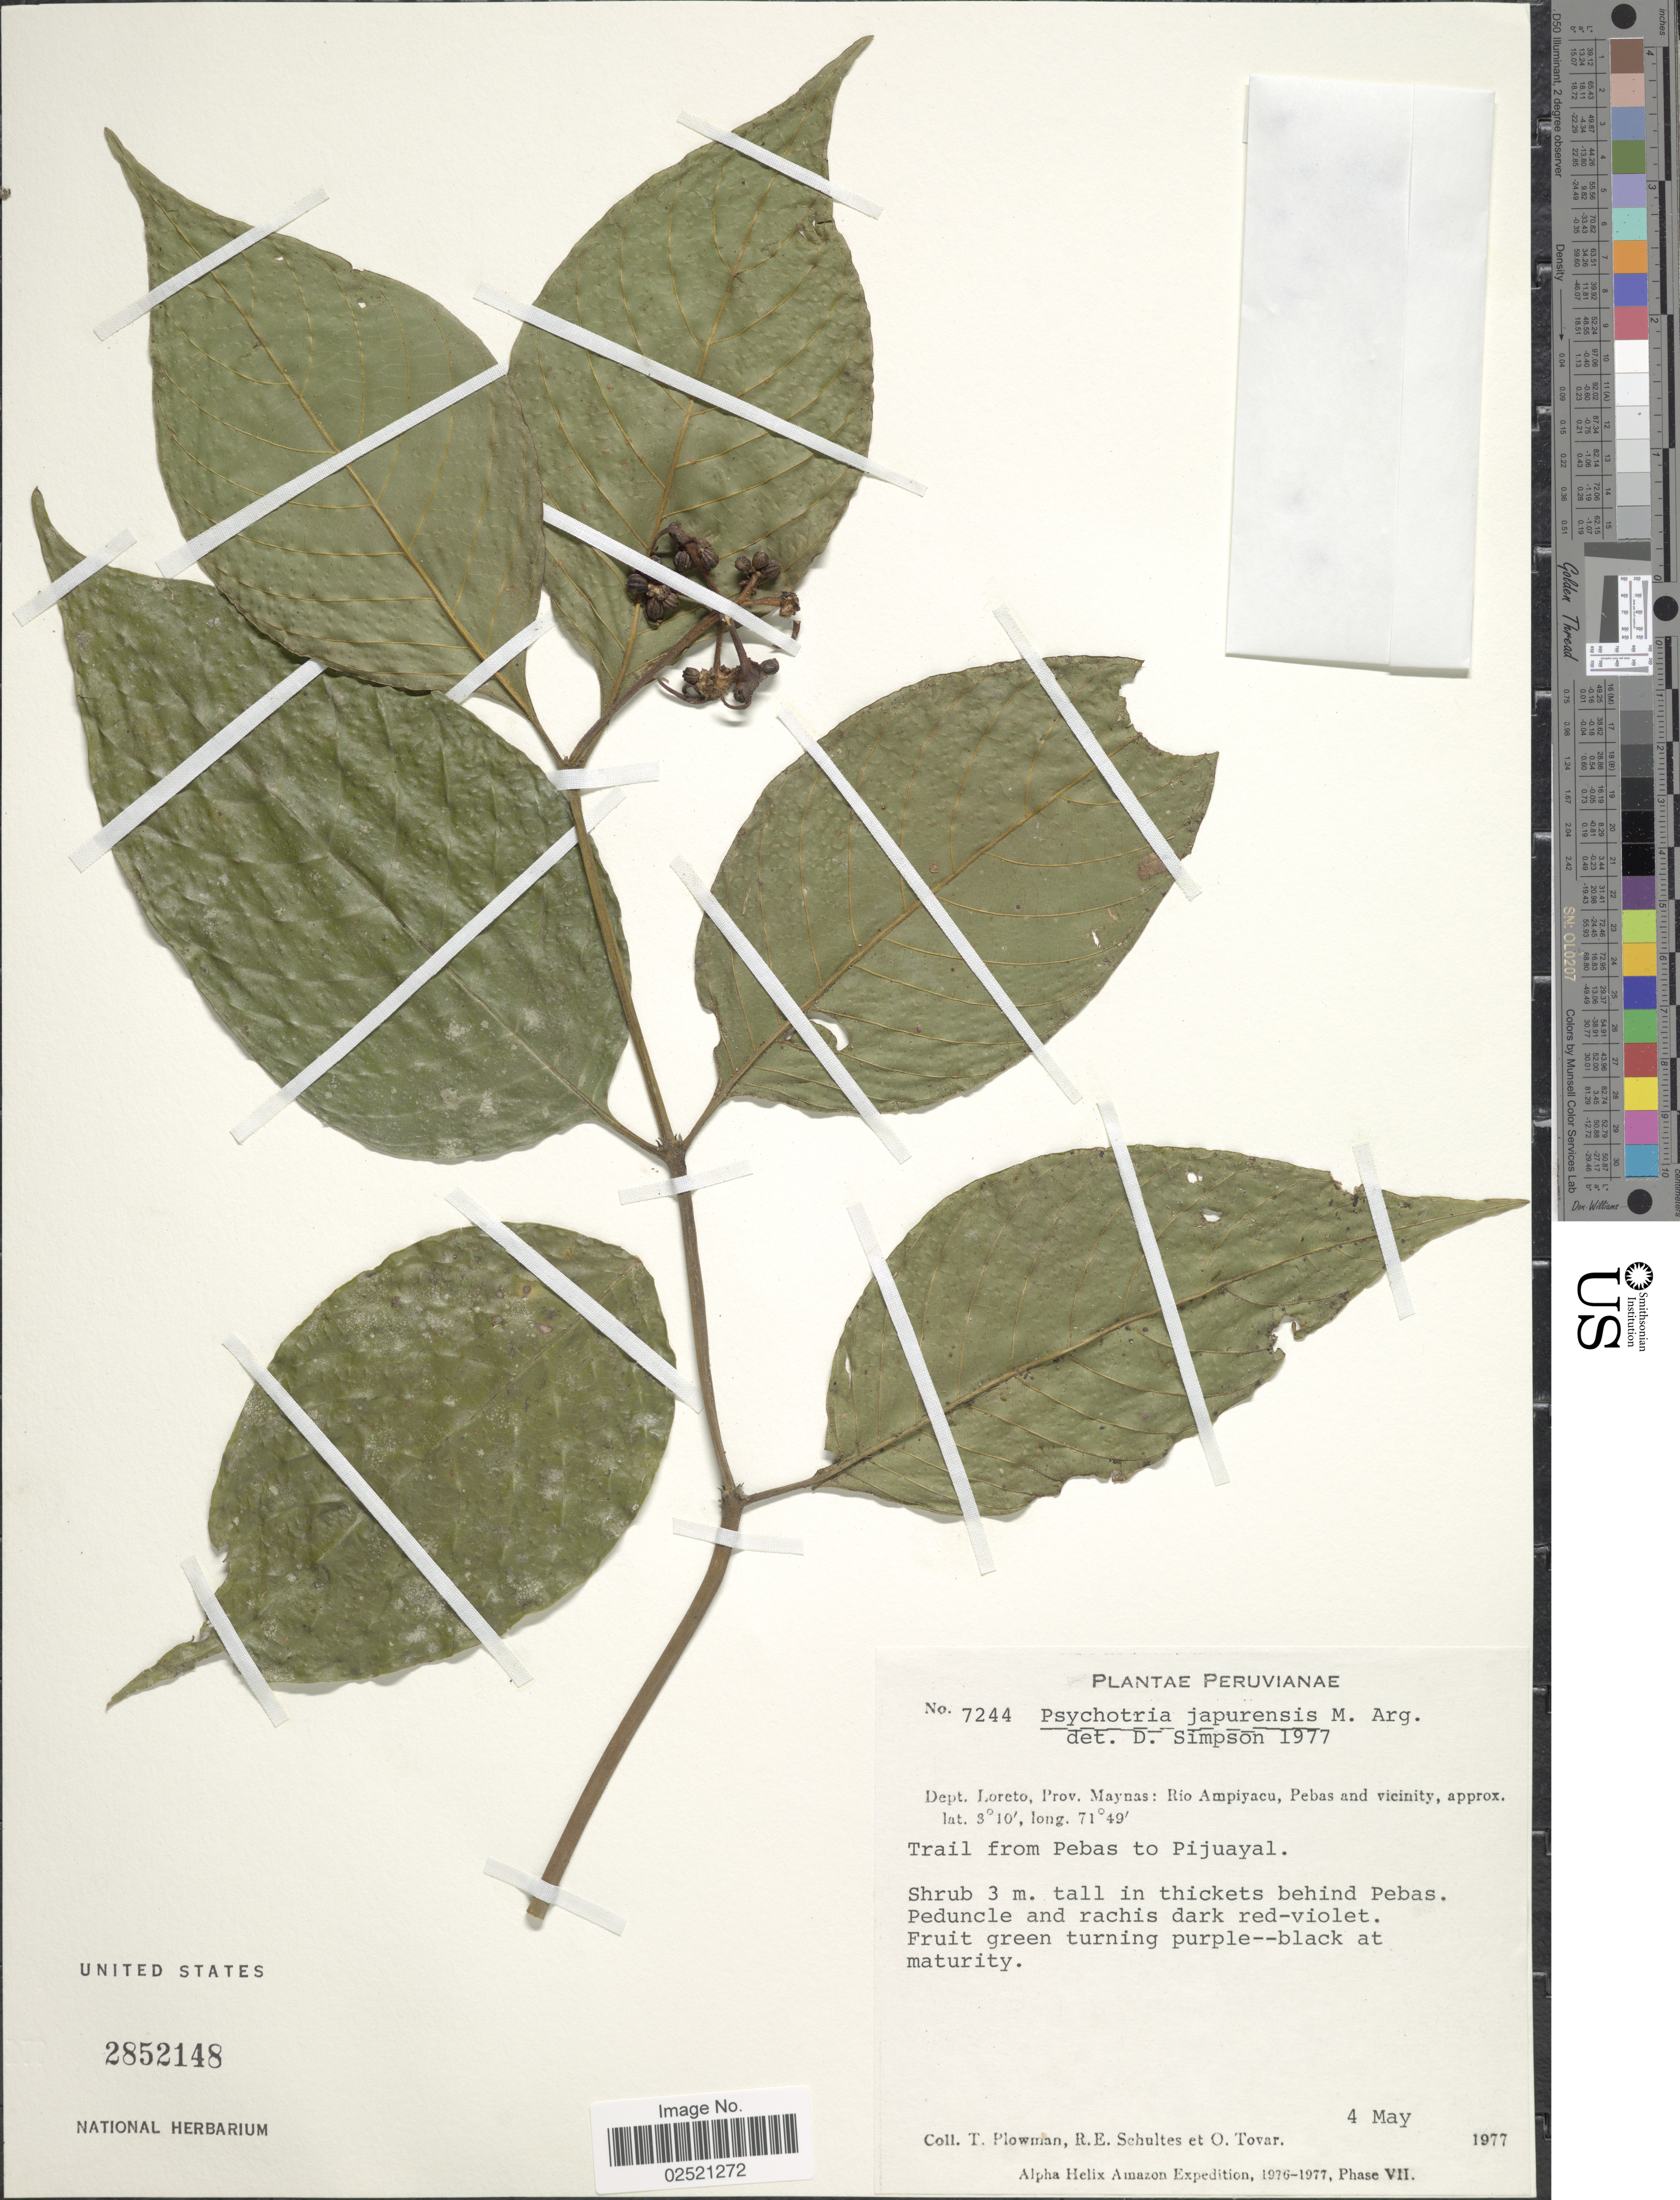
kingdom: Plantae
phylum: Tracheophyta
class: Magnoliopsida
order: Gentianales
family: Rubiaceae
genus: Psychotria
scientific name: Psychotria japurensis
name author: Müll. Arg.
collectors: T. Plowman, R. E. Schultes & Ó. Tovar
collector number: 7244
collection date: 1977-05-04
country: Peru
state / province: Loreto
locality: Prov. Maynas: Rio Ampiyacu, Pebas an vicinity, Trail from Pebas to Pijuayal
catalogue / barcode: US 2852148